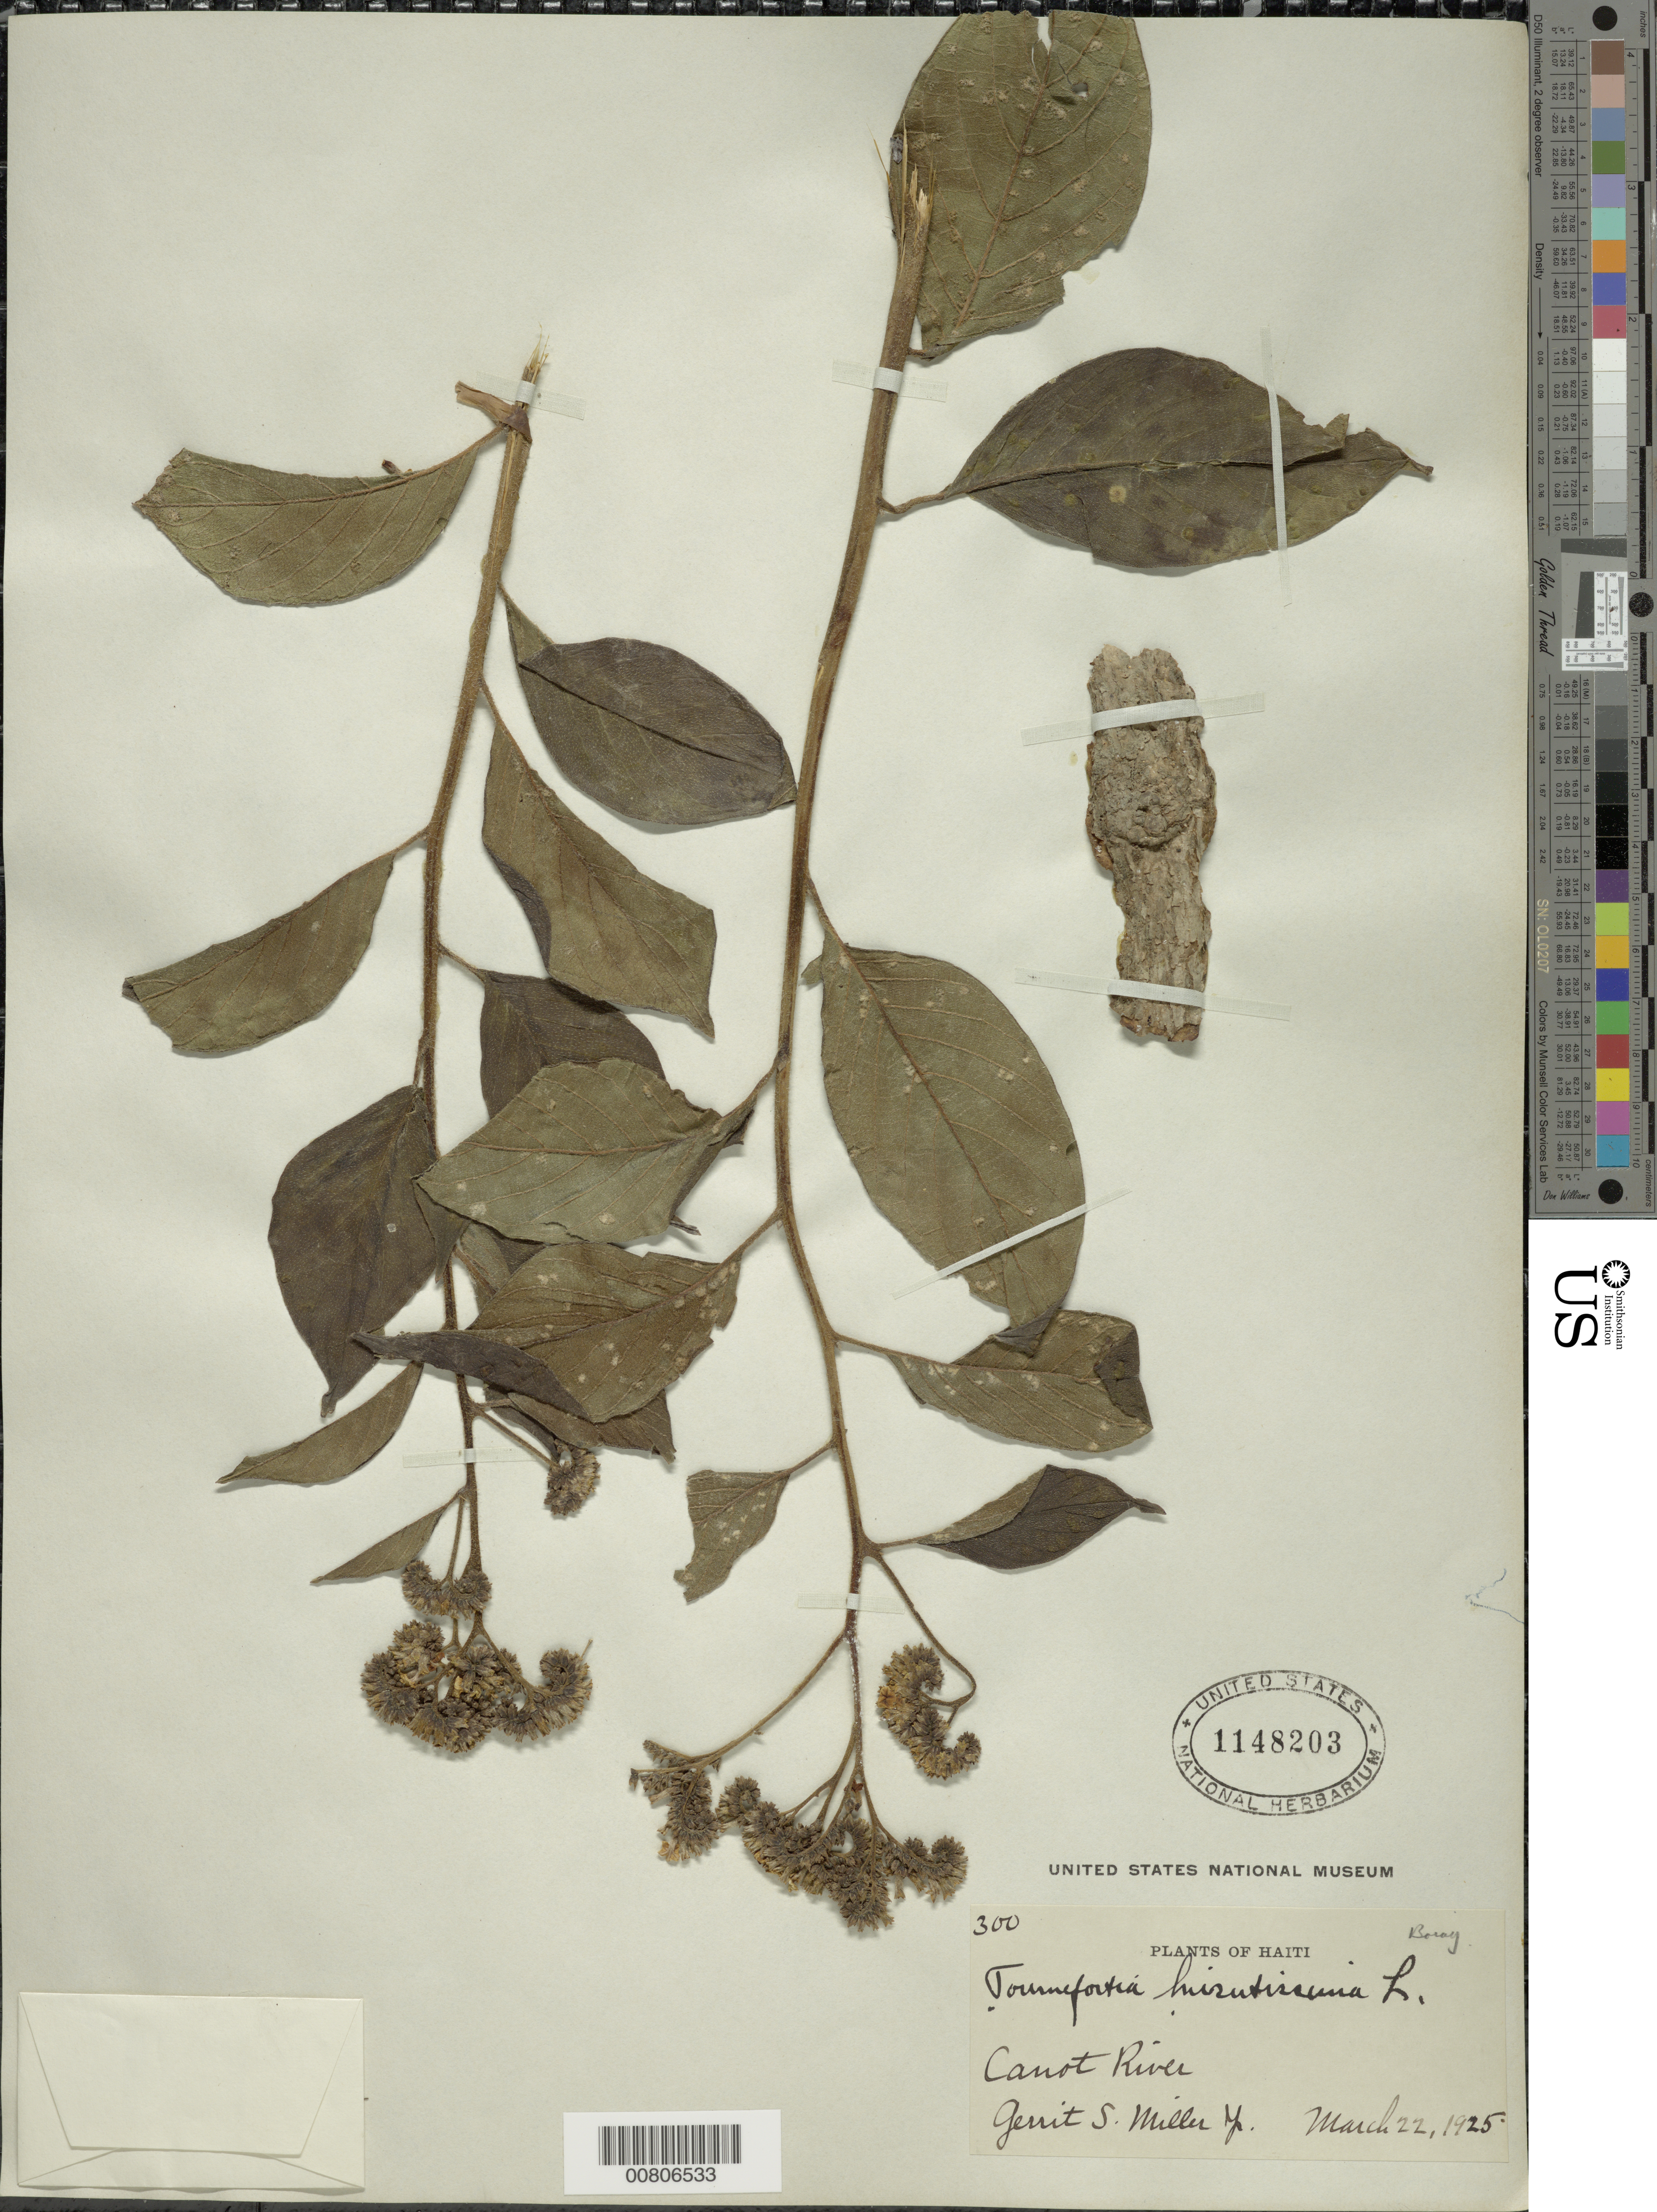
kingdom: Plantae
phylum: Tracheophyta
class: Magnoliopsida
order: Boraginales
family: Heliotropiaceae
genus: Tournefortia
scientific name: Tournefortia hirsutissima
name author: L.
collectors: G. S. Miller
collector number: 300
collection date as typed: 22 Mar 1925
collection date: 1925-03-22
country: Haiti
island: Hispaniola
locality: Canot River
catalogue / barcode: US 1148203